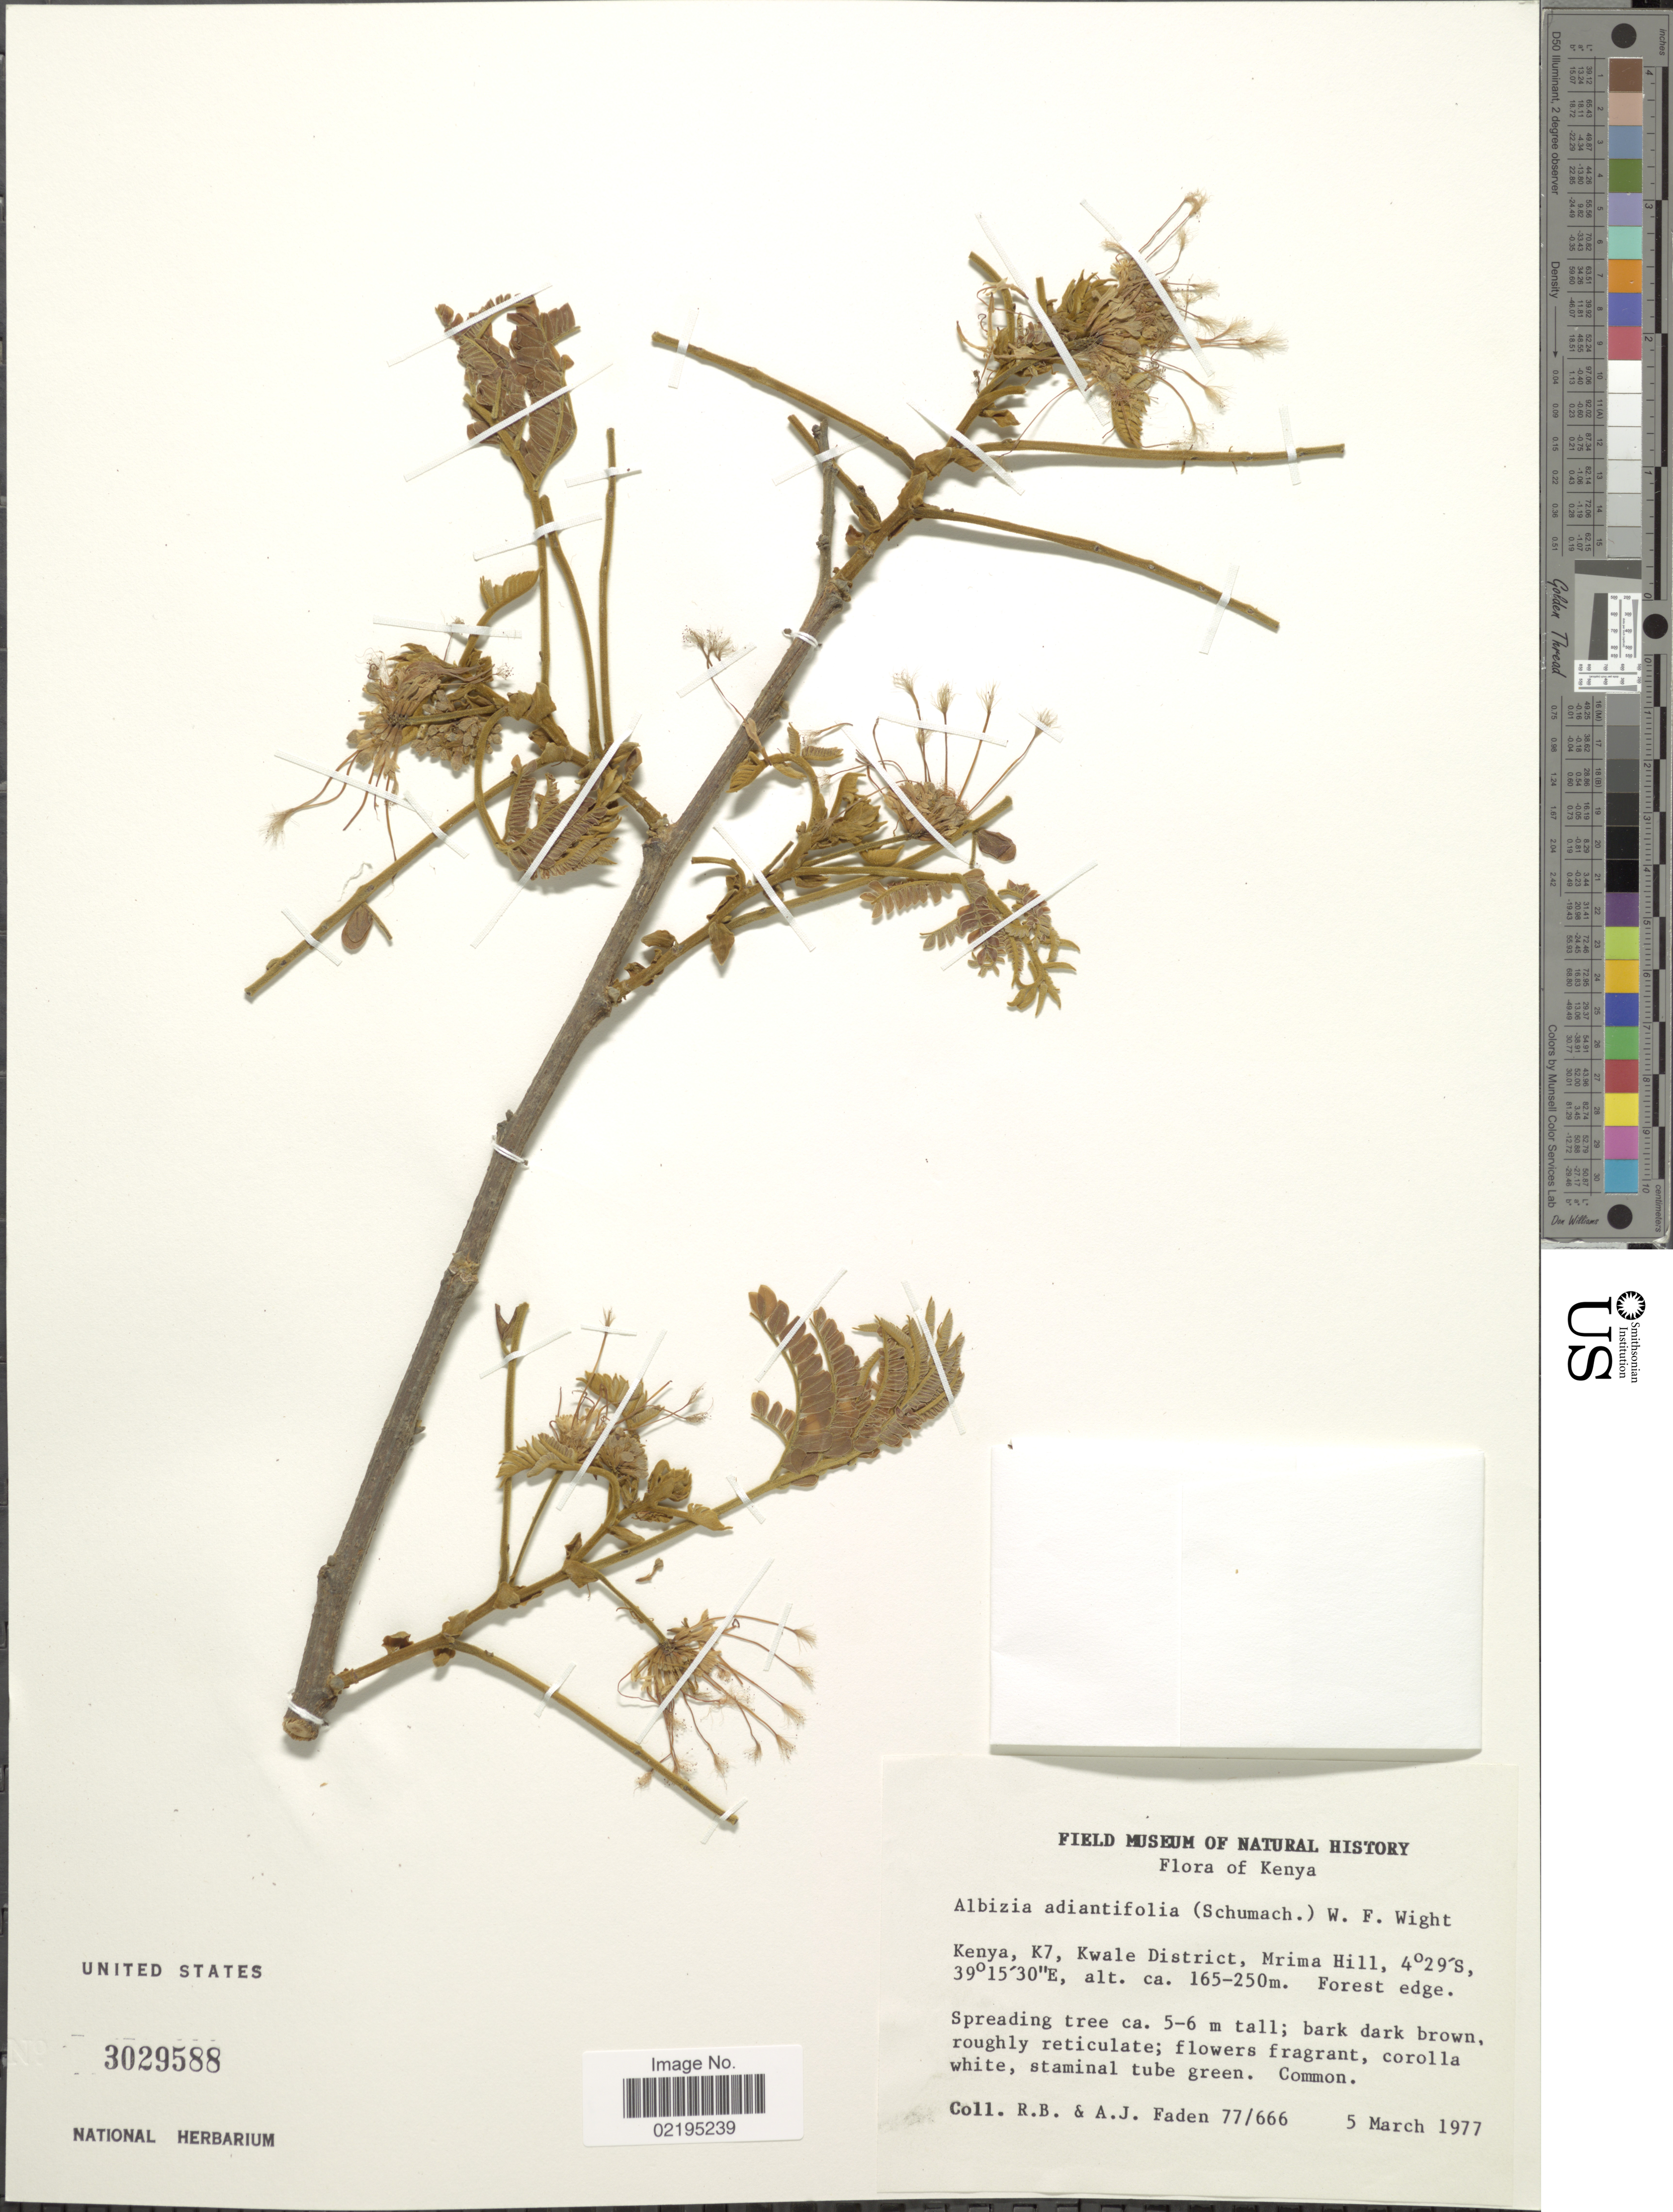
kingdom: Plantae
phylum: Tracheophyta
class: Magnoliopsida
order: Fabales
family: Fabaceae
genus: Albizia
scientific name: Albizia adianthifolia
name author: (Schumach.) W. Wight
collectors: R. B. Faden & A. J. Faden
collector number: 77/666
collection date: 1977-03-05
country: Kenya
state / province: Kwale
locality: K7, Kwale District, Mrima Hill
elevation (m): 165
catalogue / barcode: US 3029588